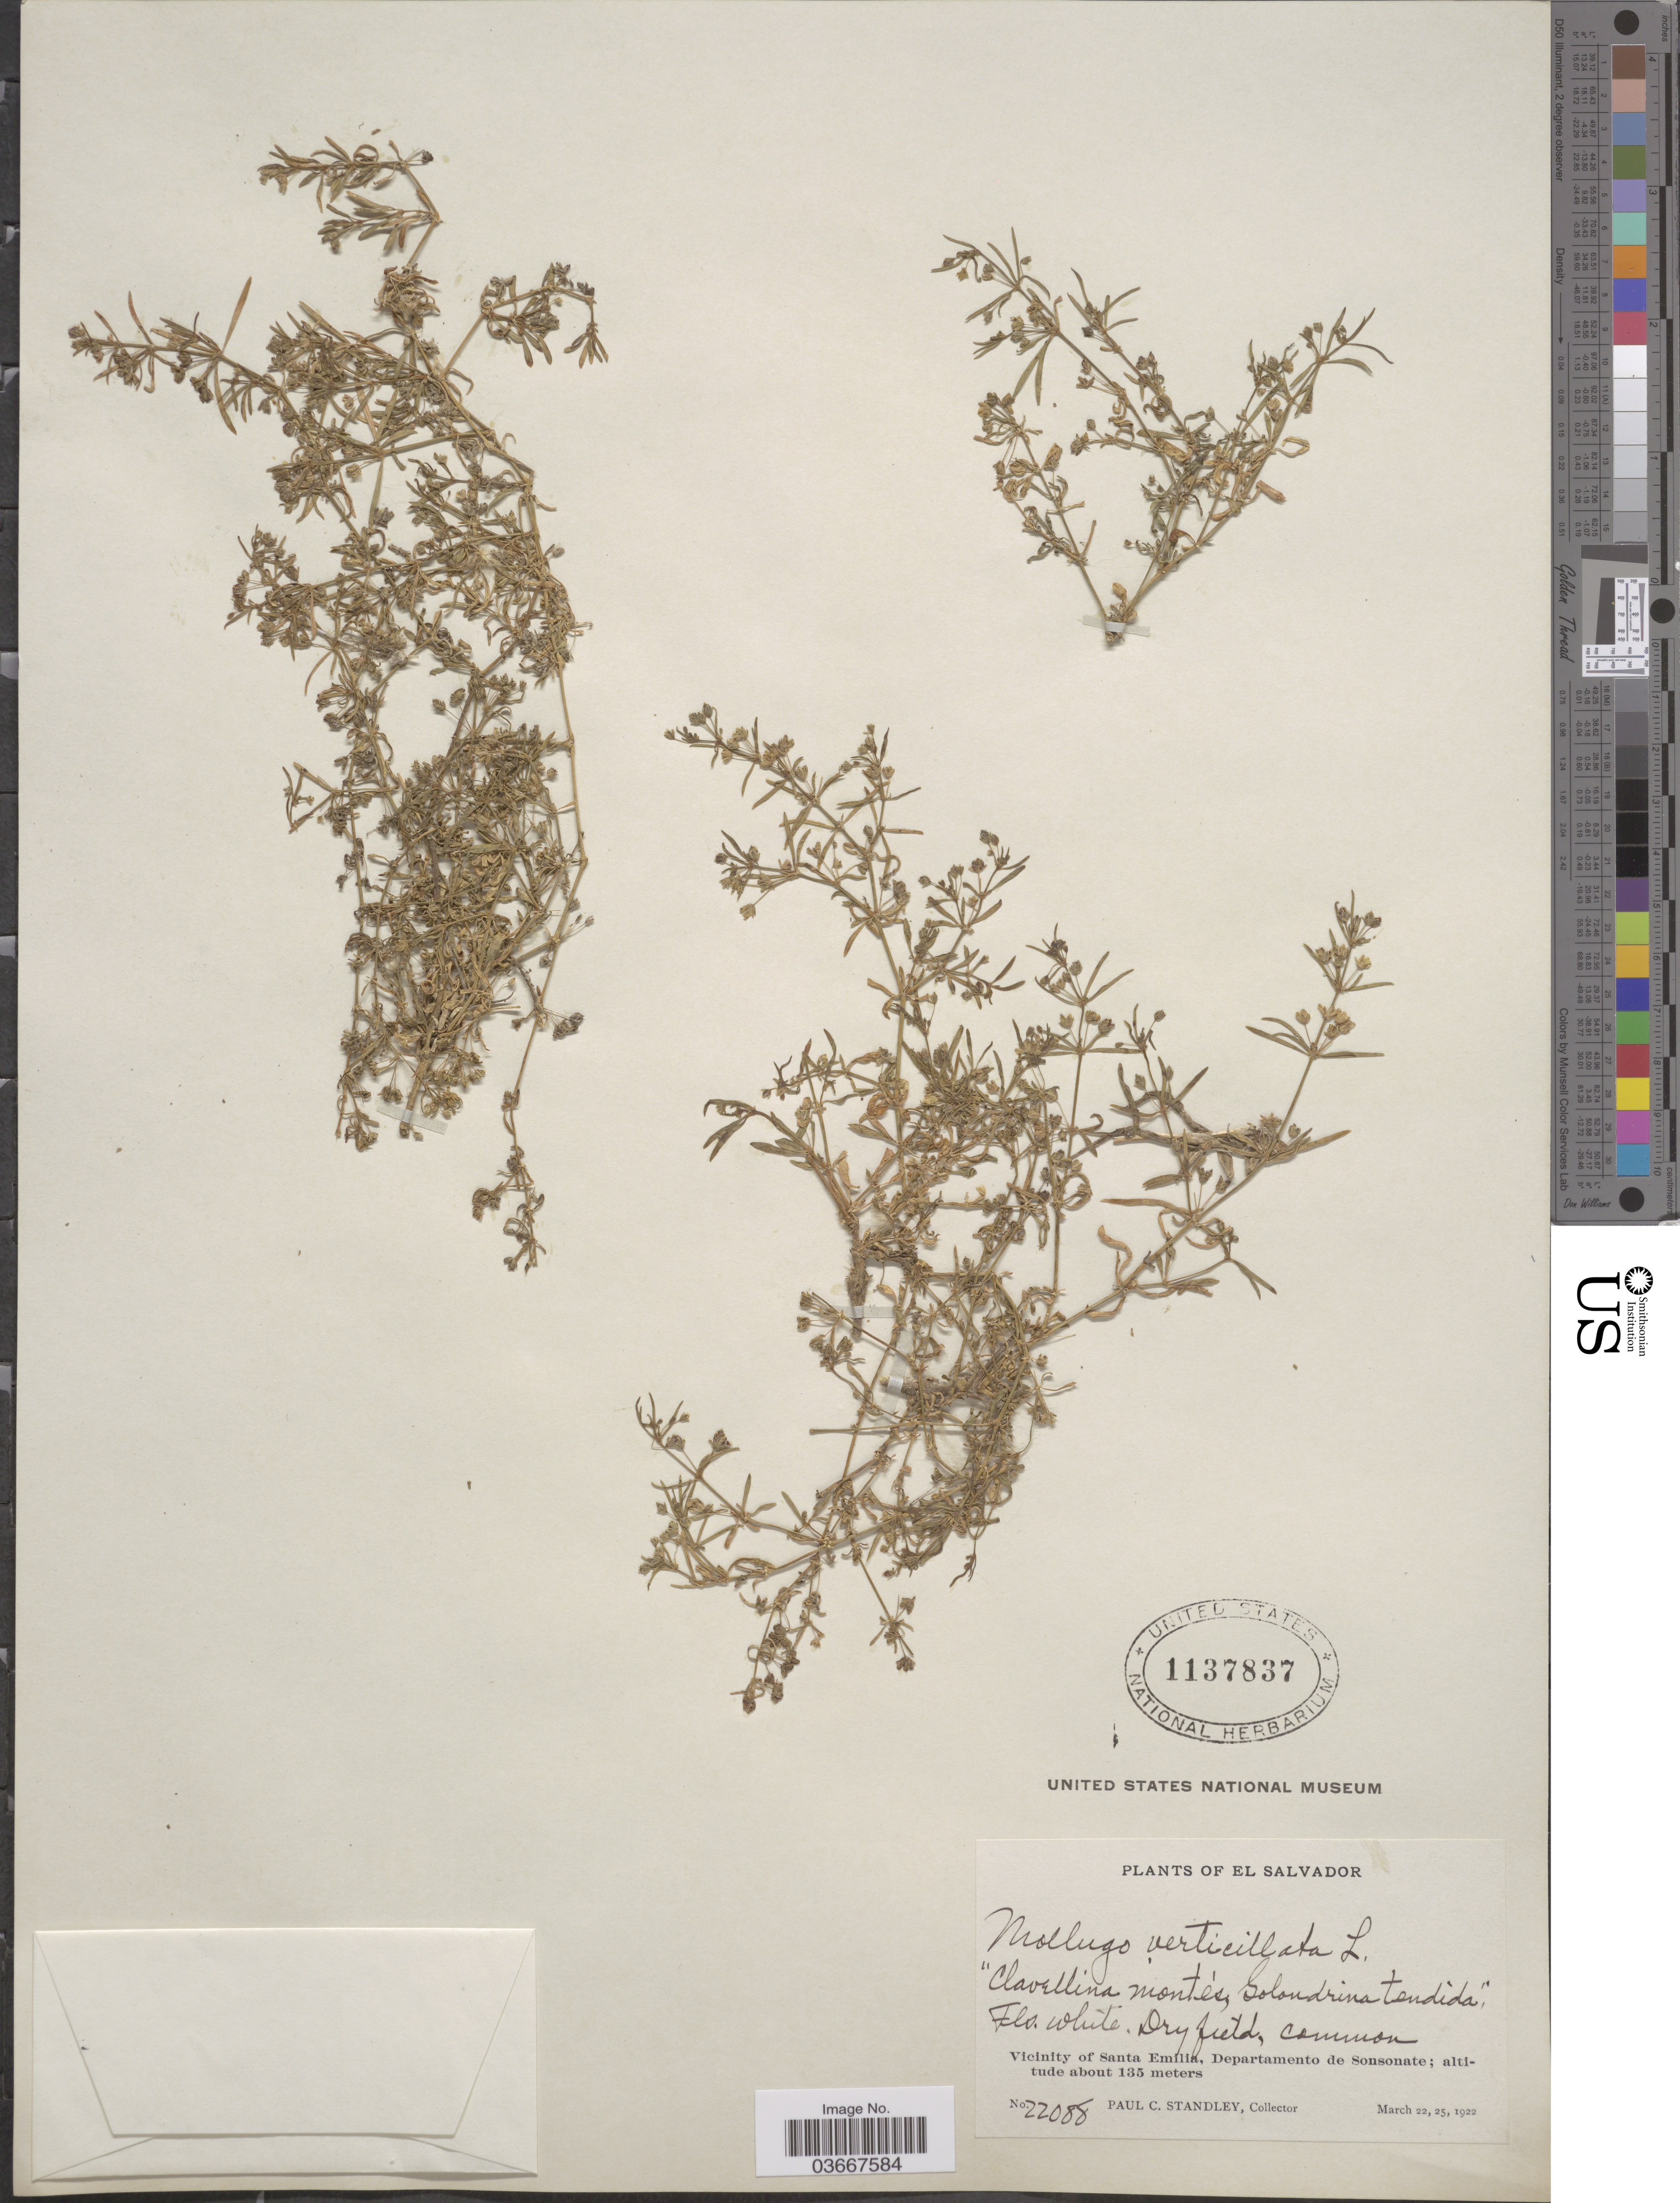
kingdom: Plantae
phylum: Tracheophyta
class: Magnoliopsida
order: Caryophyllales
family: Molluginaceae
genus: Mollugo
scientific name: Mollugo verticillata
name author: L.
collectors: P. C. Standley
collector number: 22088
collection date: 1922-03-22/1922-03-25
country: El Salvador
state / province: Sonsonate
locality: Vicinity of Santa Emilia, Departamento de Sonsonate.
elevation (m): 135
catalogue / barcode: US 1137837